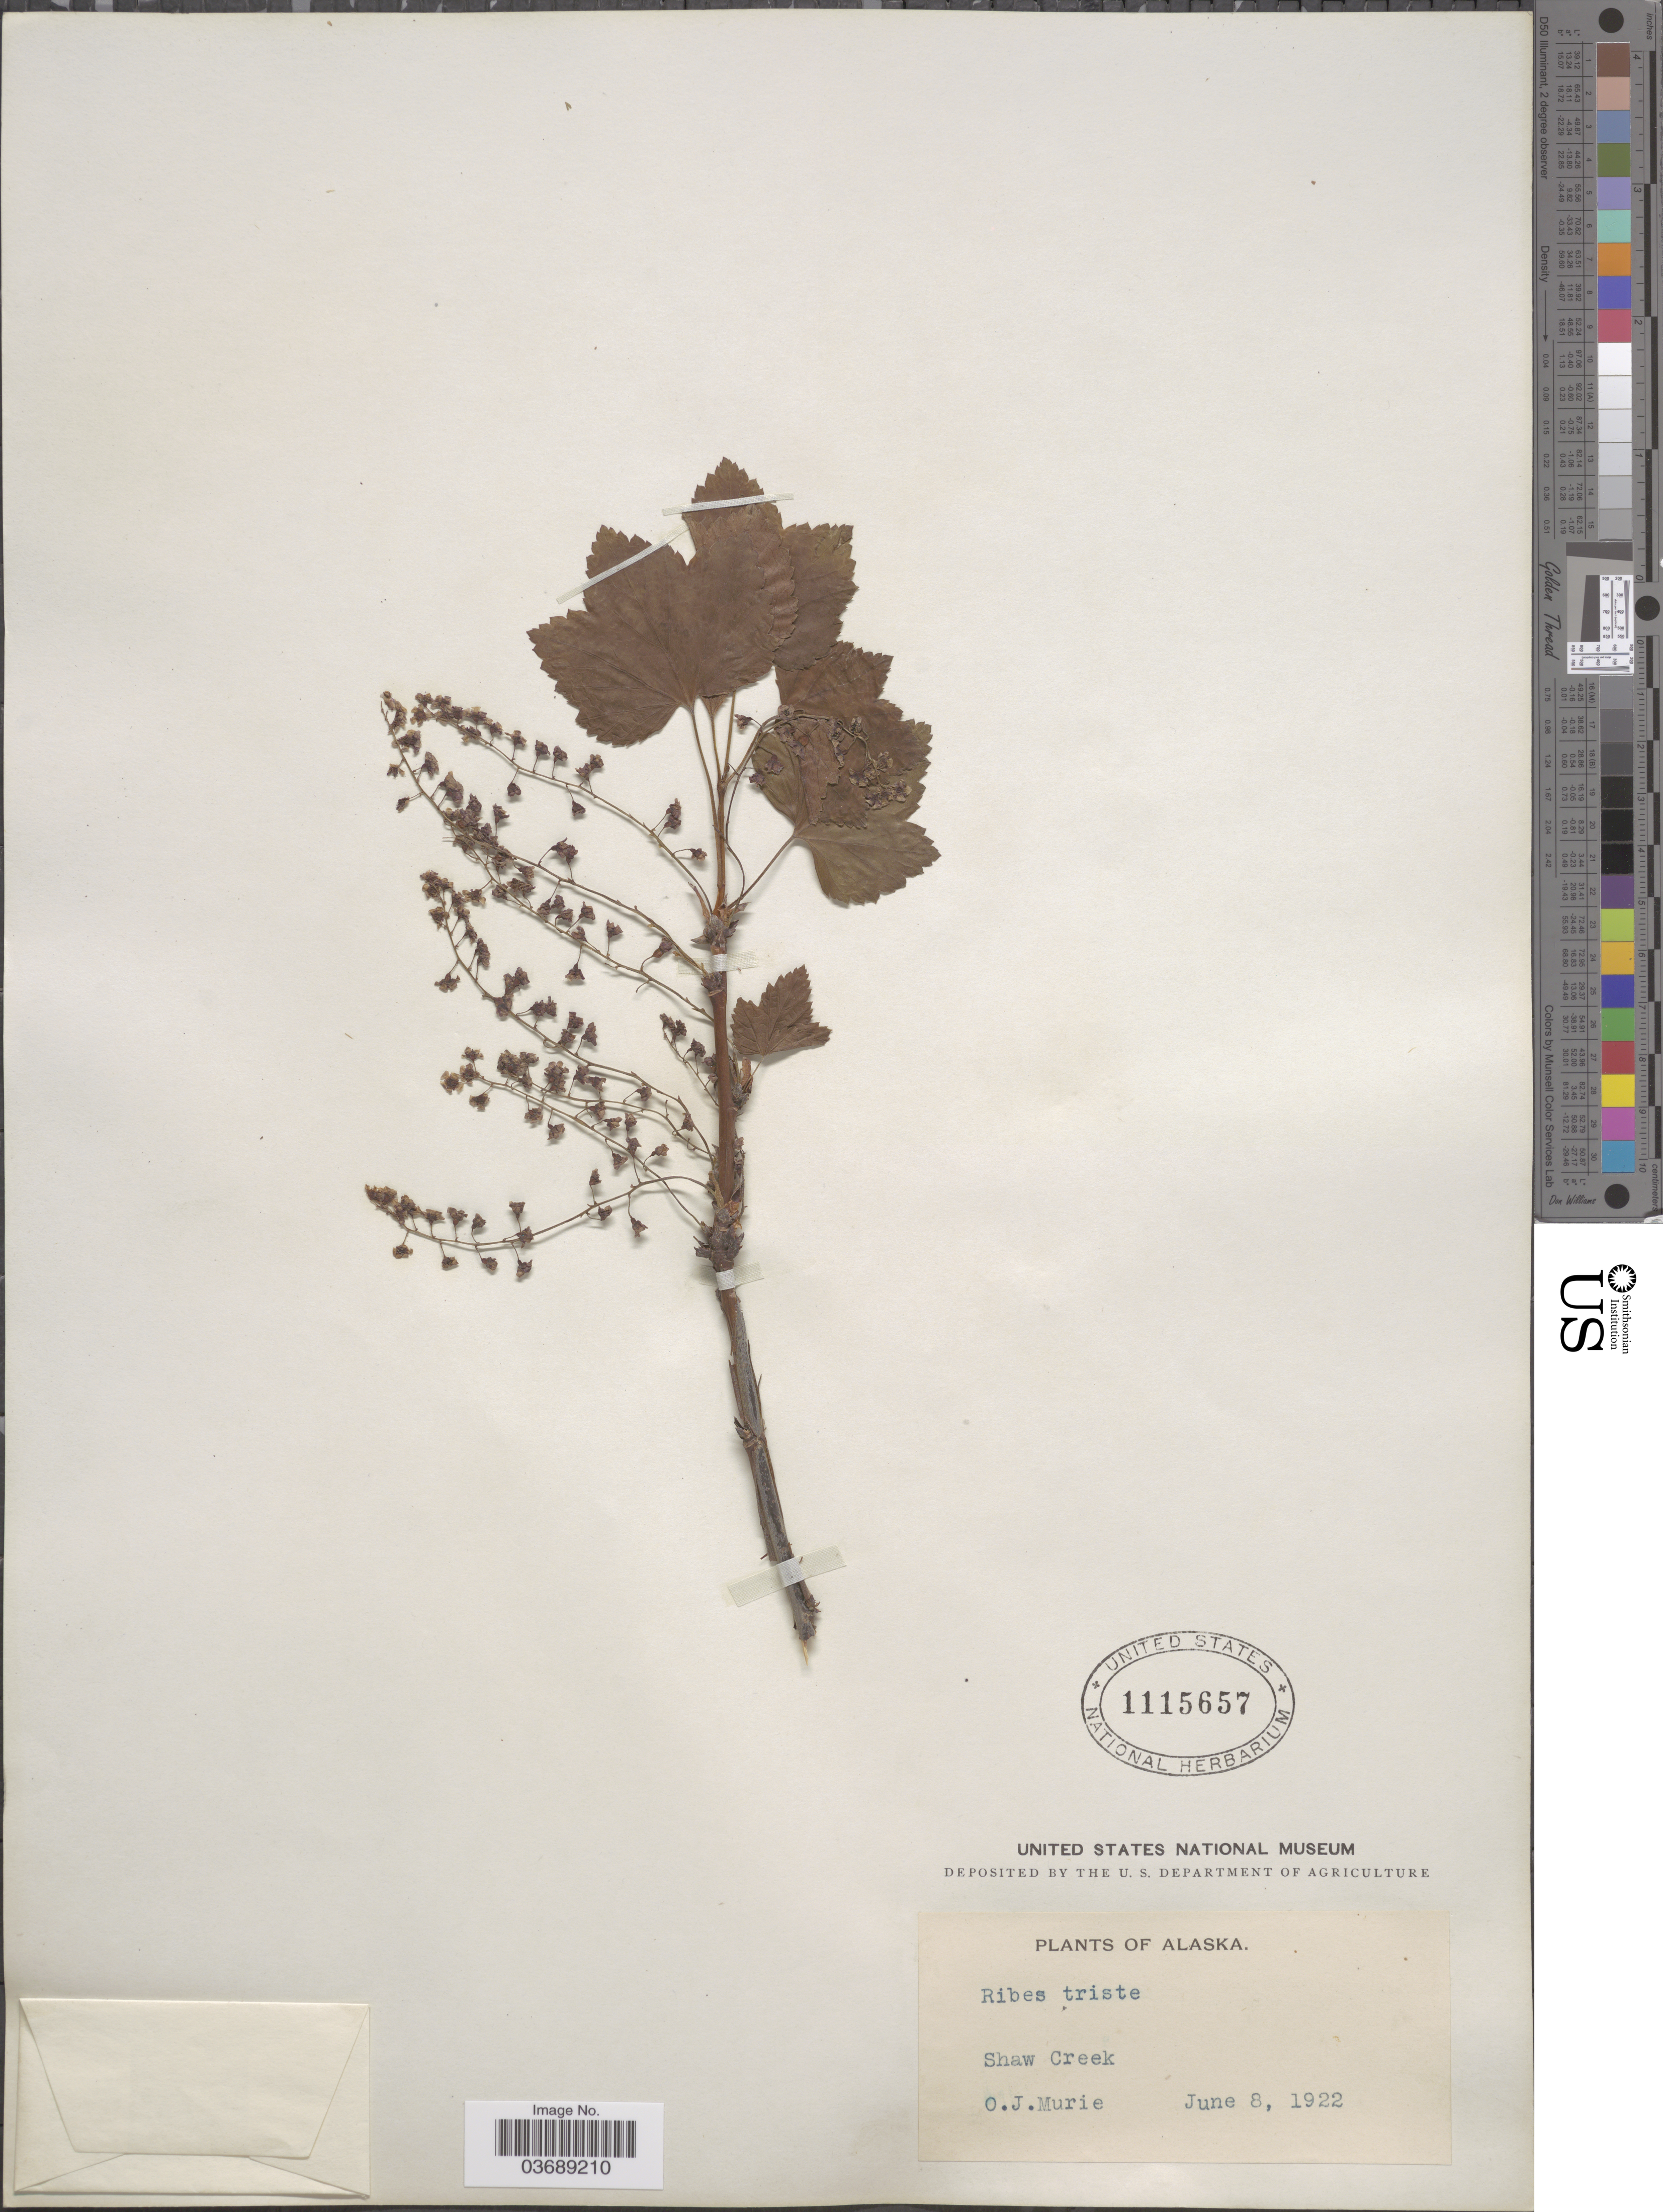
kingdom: Plantae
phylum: Tracheophyta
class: Magnoliopsida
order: Saxifragales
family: Grossulariaceae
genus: Ribes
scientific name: Ribes triste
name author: Pall.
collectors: O. Murie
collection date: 1922-06-08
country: United States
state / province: Alaska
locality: Shaw Creek.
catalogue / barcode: US 1115657